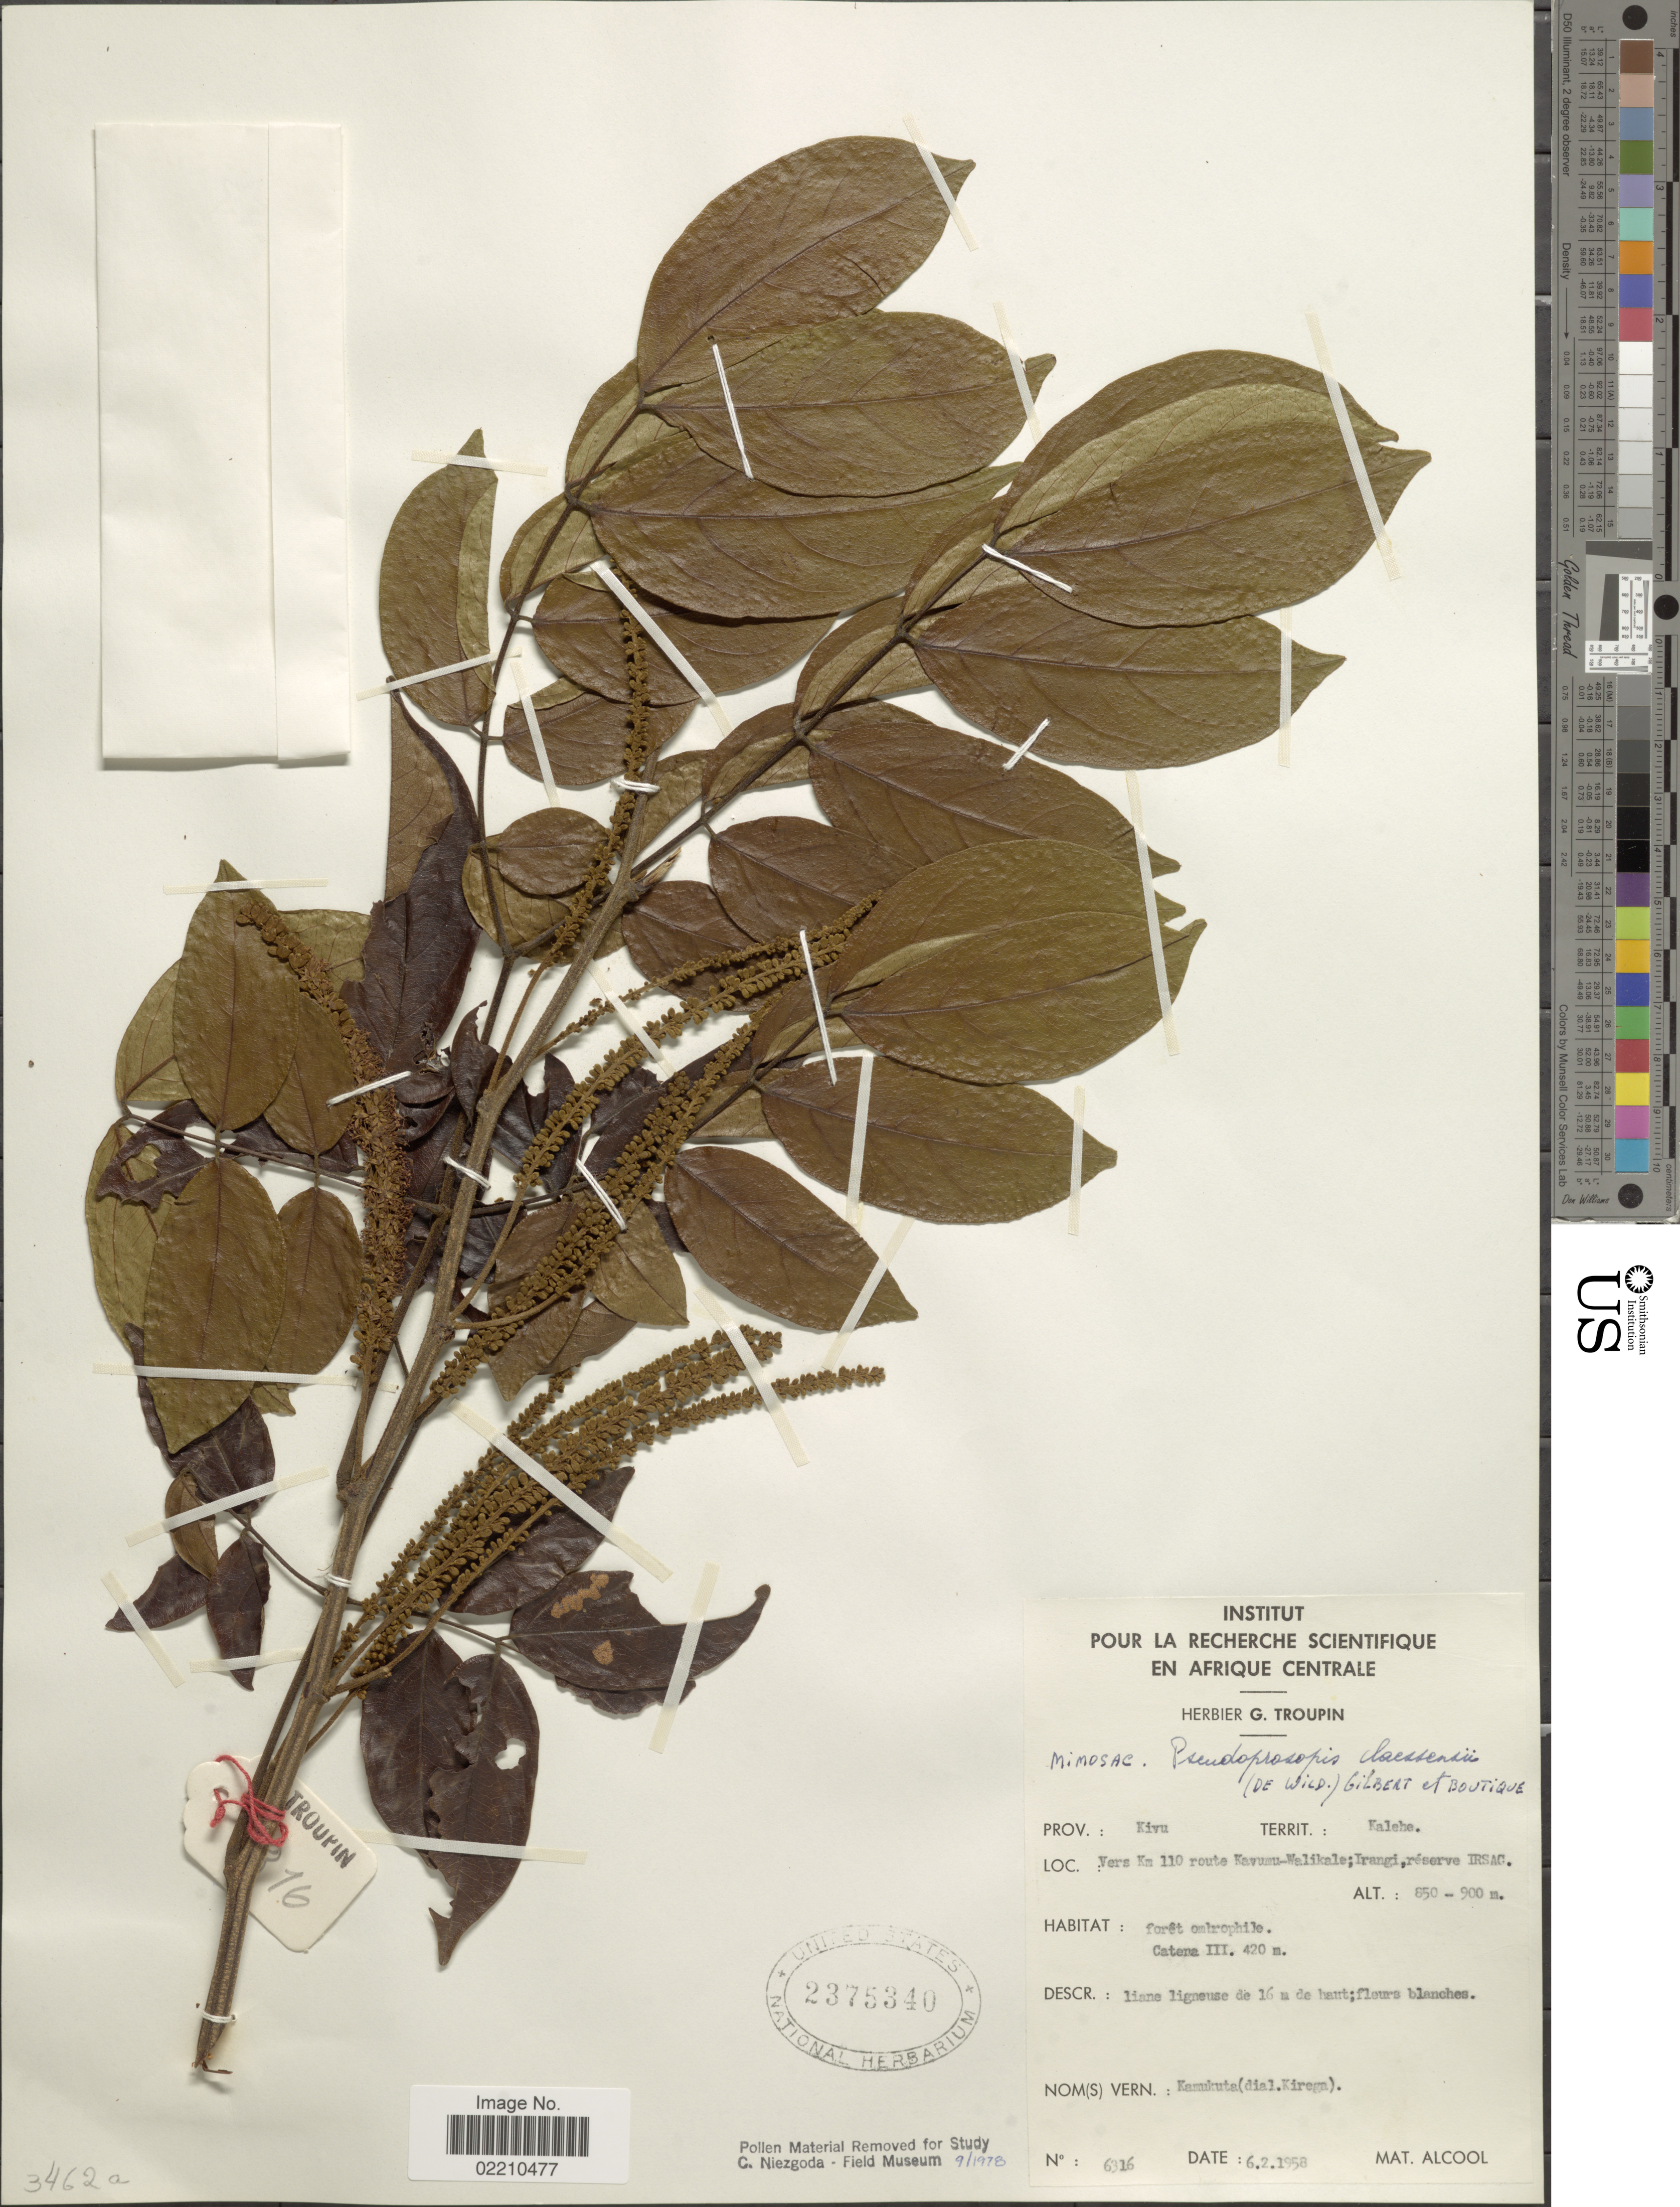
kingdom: Plantae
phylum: Tracheophyta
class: Magnoliopsida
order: Fabales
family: Fabaceae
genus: Pseudoprosopis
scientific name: Pseudoprosopis claessensii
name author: (De Wild.) G.C.C. Gilbert & Boutique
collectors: ex herb. G. Troupin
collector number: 6316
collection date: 1958-02-06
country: Congo, Democratic Republic of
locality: Prov. Kivu: Territ.: Kalehe, Vers Km 110 route Kavumu-Walikale: Irangi, reserva IRSAG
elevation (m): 850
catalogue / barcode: US 2375340